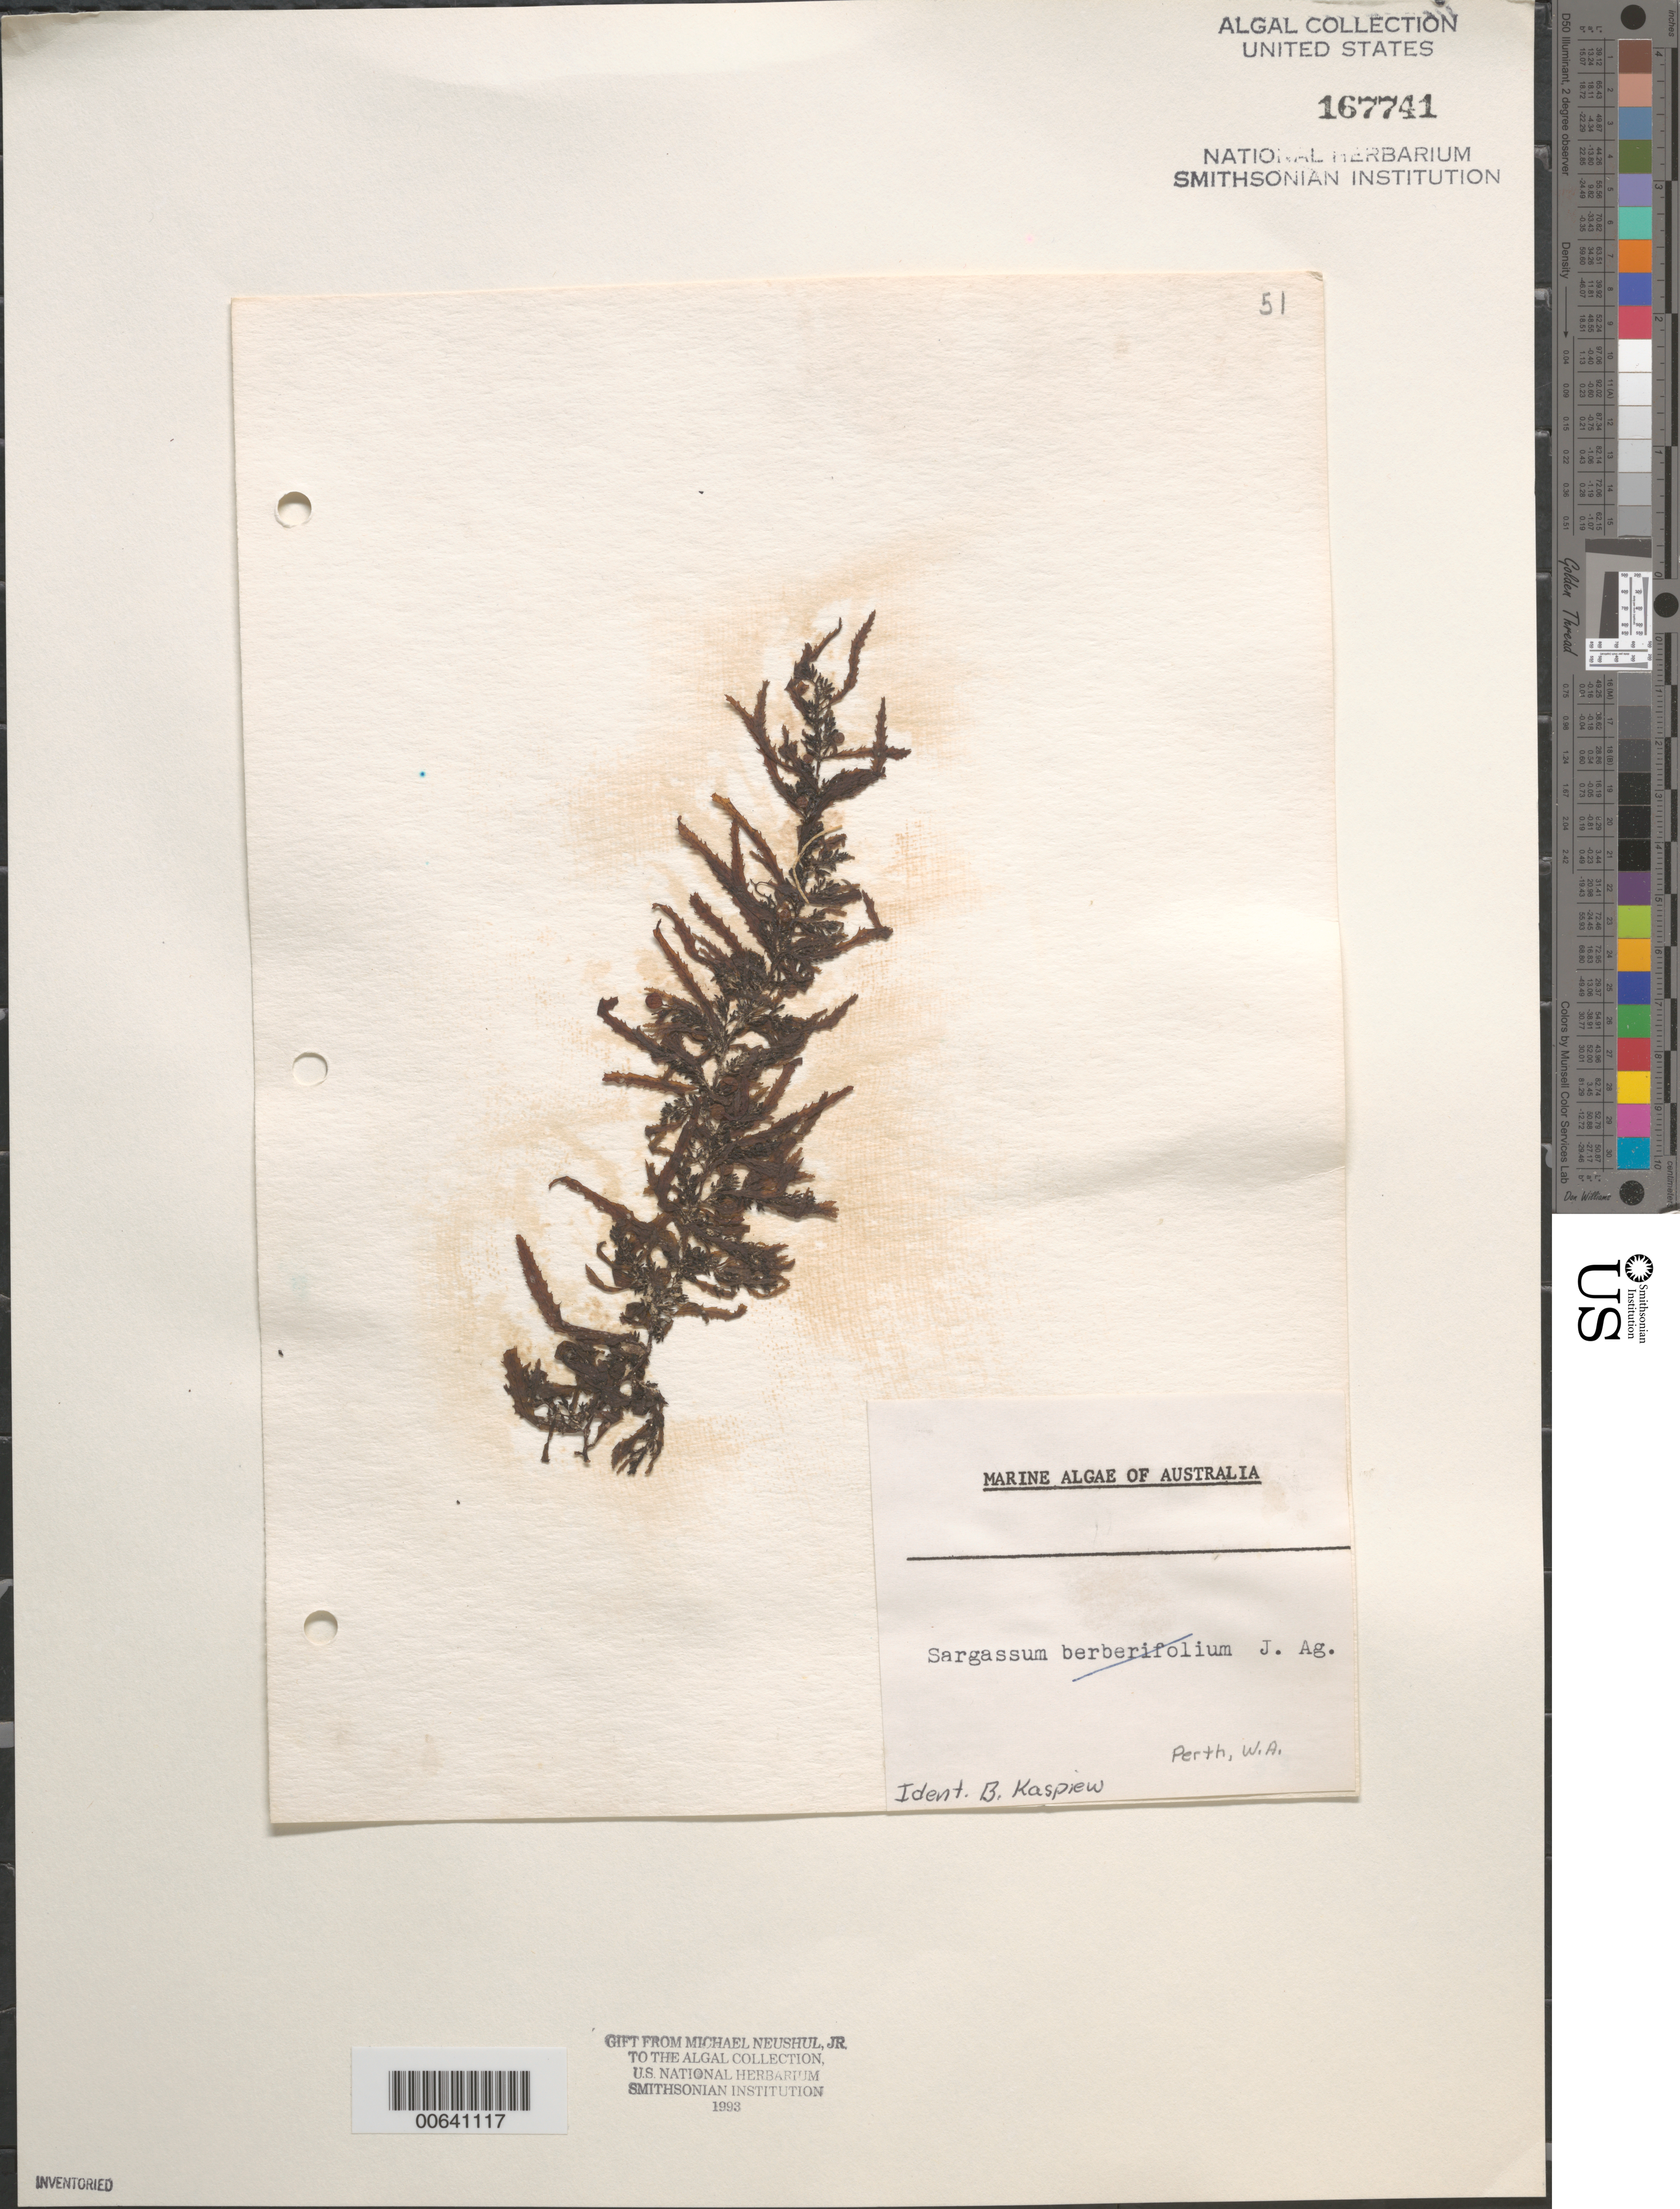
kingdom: Chromista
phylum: Ochrophyta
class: Phaeophyceae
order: Fucales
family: Sargassaceae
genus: Sargassum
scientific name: Sargassum sp.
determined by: Kaspiew, B.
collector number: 51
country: Australia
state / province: Western Australia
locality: Perth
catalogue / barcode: US 167741